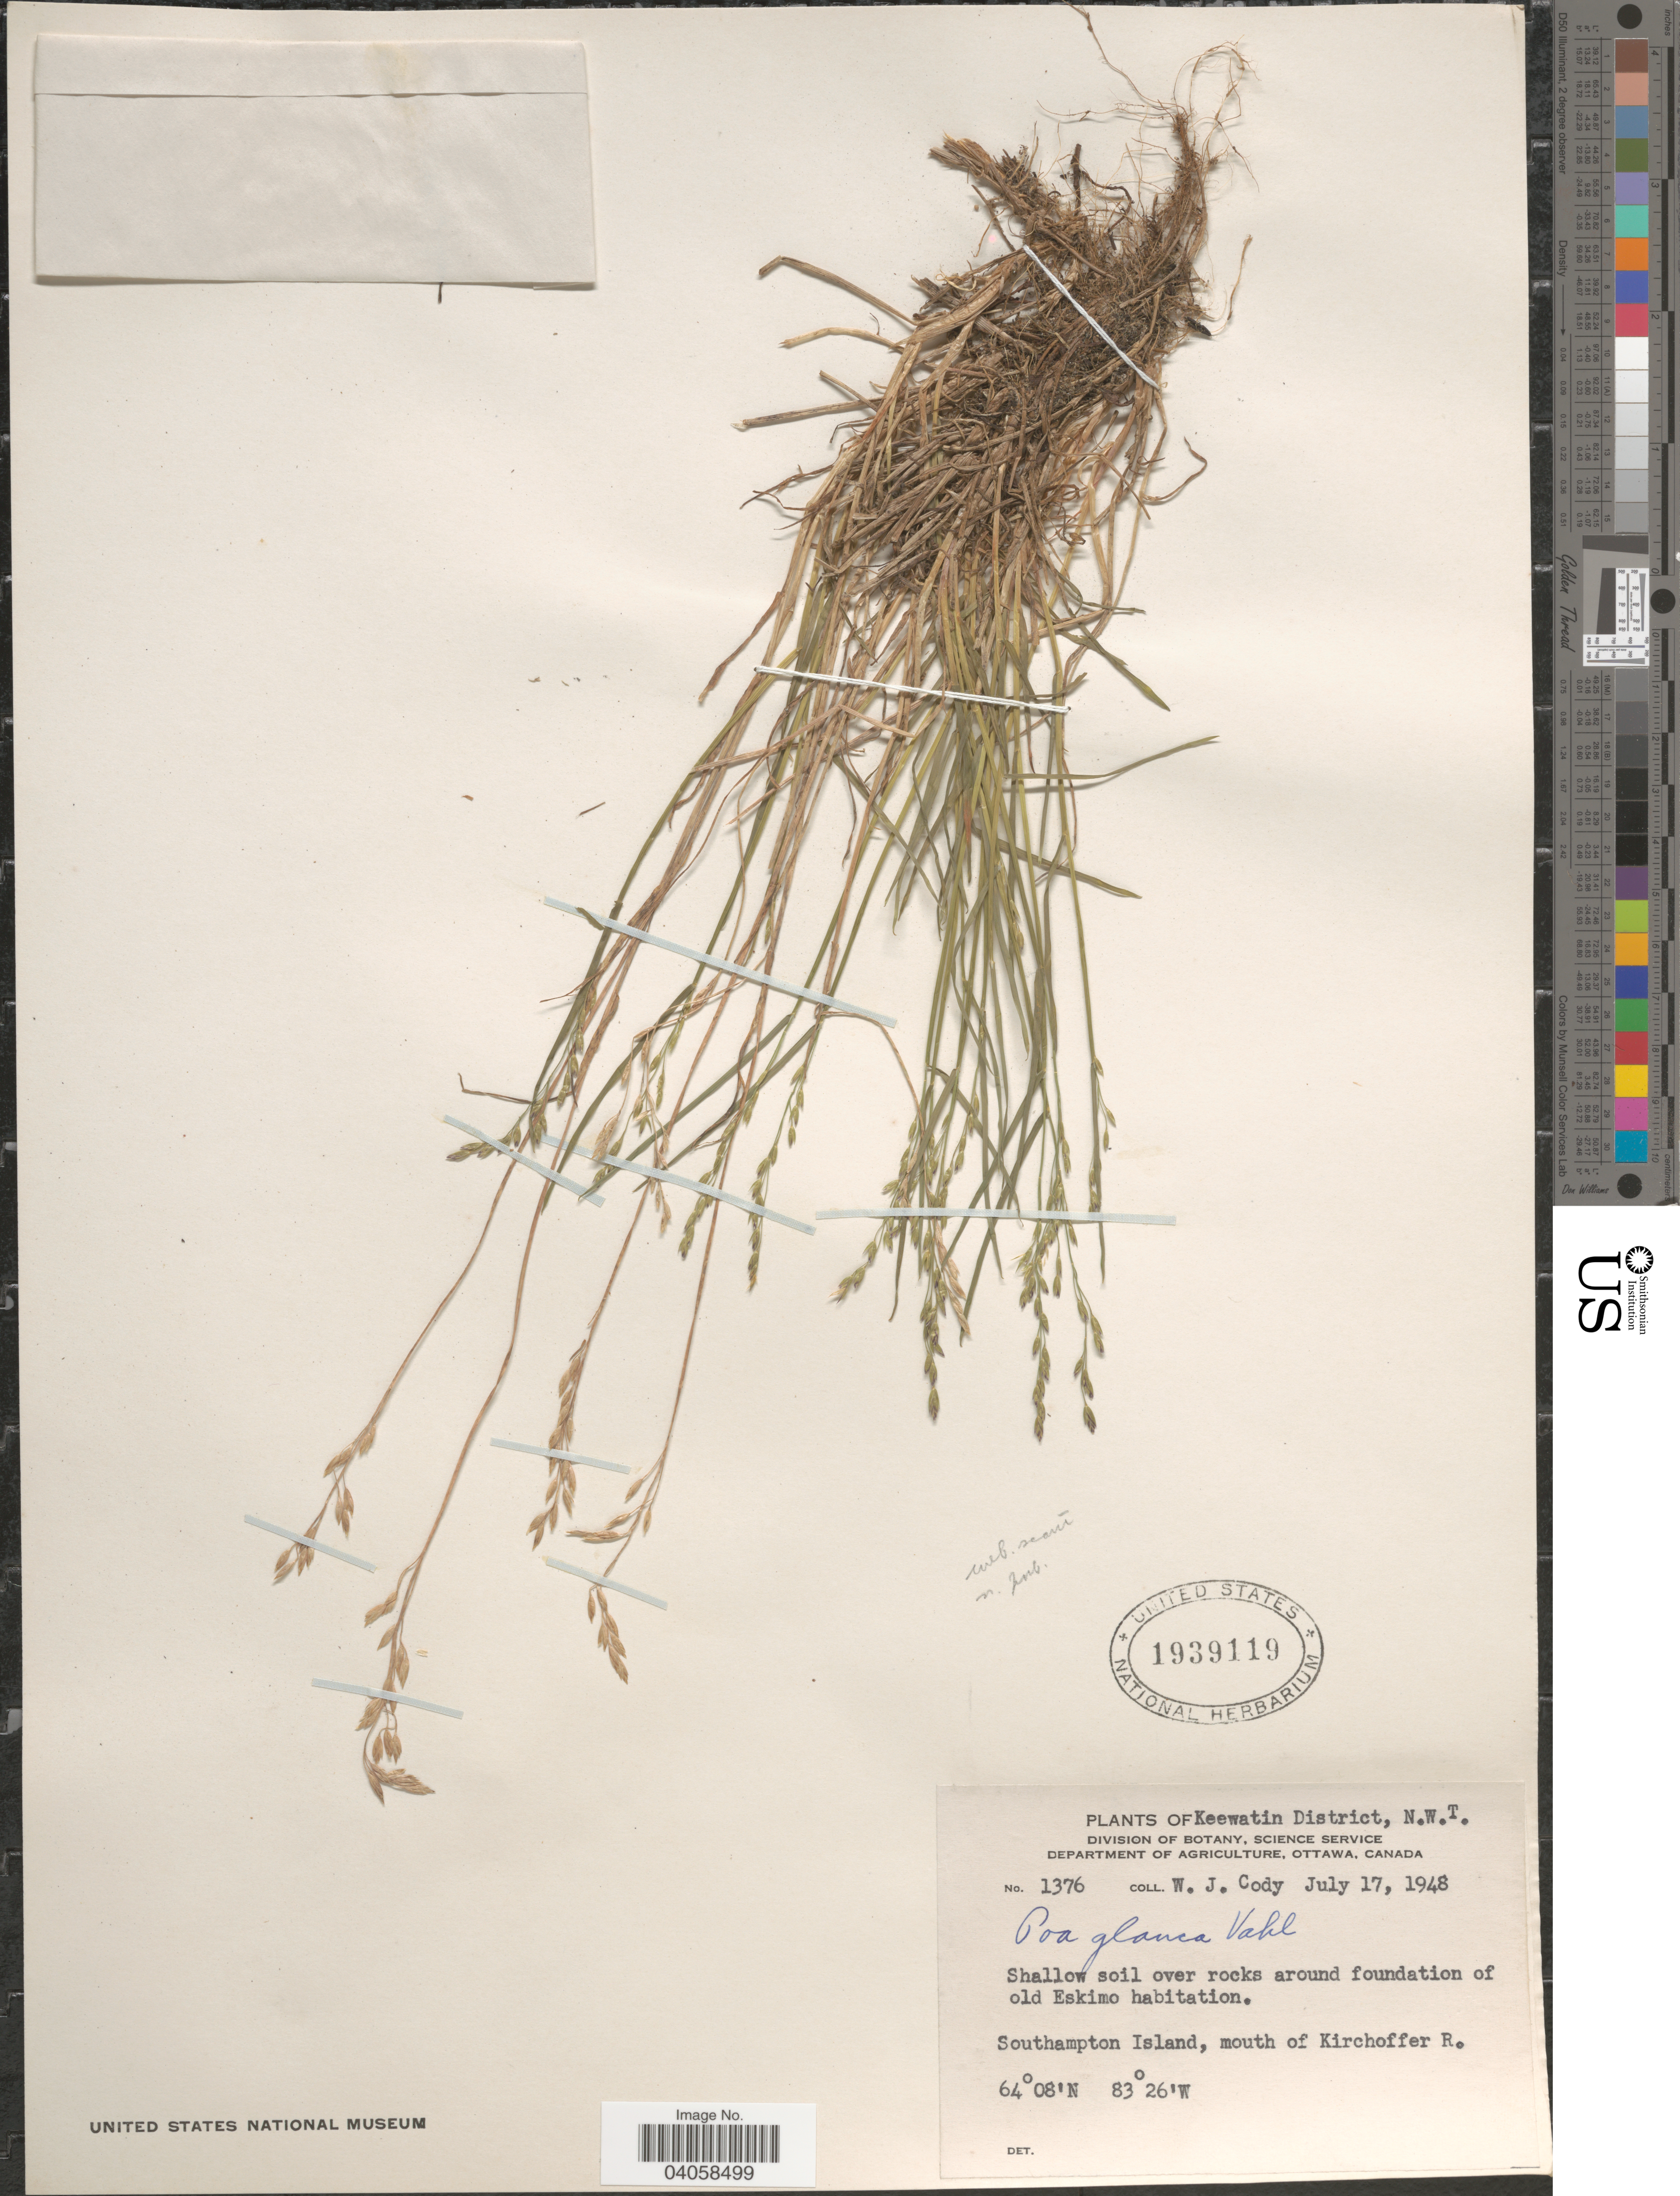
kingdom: Plantae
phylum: Tracheophyta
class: Liliopsida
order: Poales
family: Poaceae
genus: Poa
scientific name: Poa glauca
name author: Vahl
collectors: W. Cody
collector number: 1376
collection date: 1948-07-17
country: Canada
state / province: Northwest Territories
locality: Keewatin District. Shallow soil over rocks around foundation of old Eskimo habitation. Southampton Island, mouth of Kirchoffer R.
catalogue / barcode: US 1939119